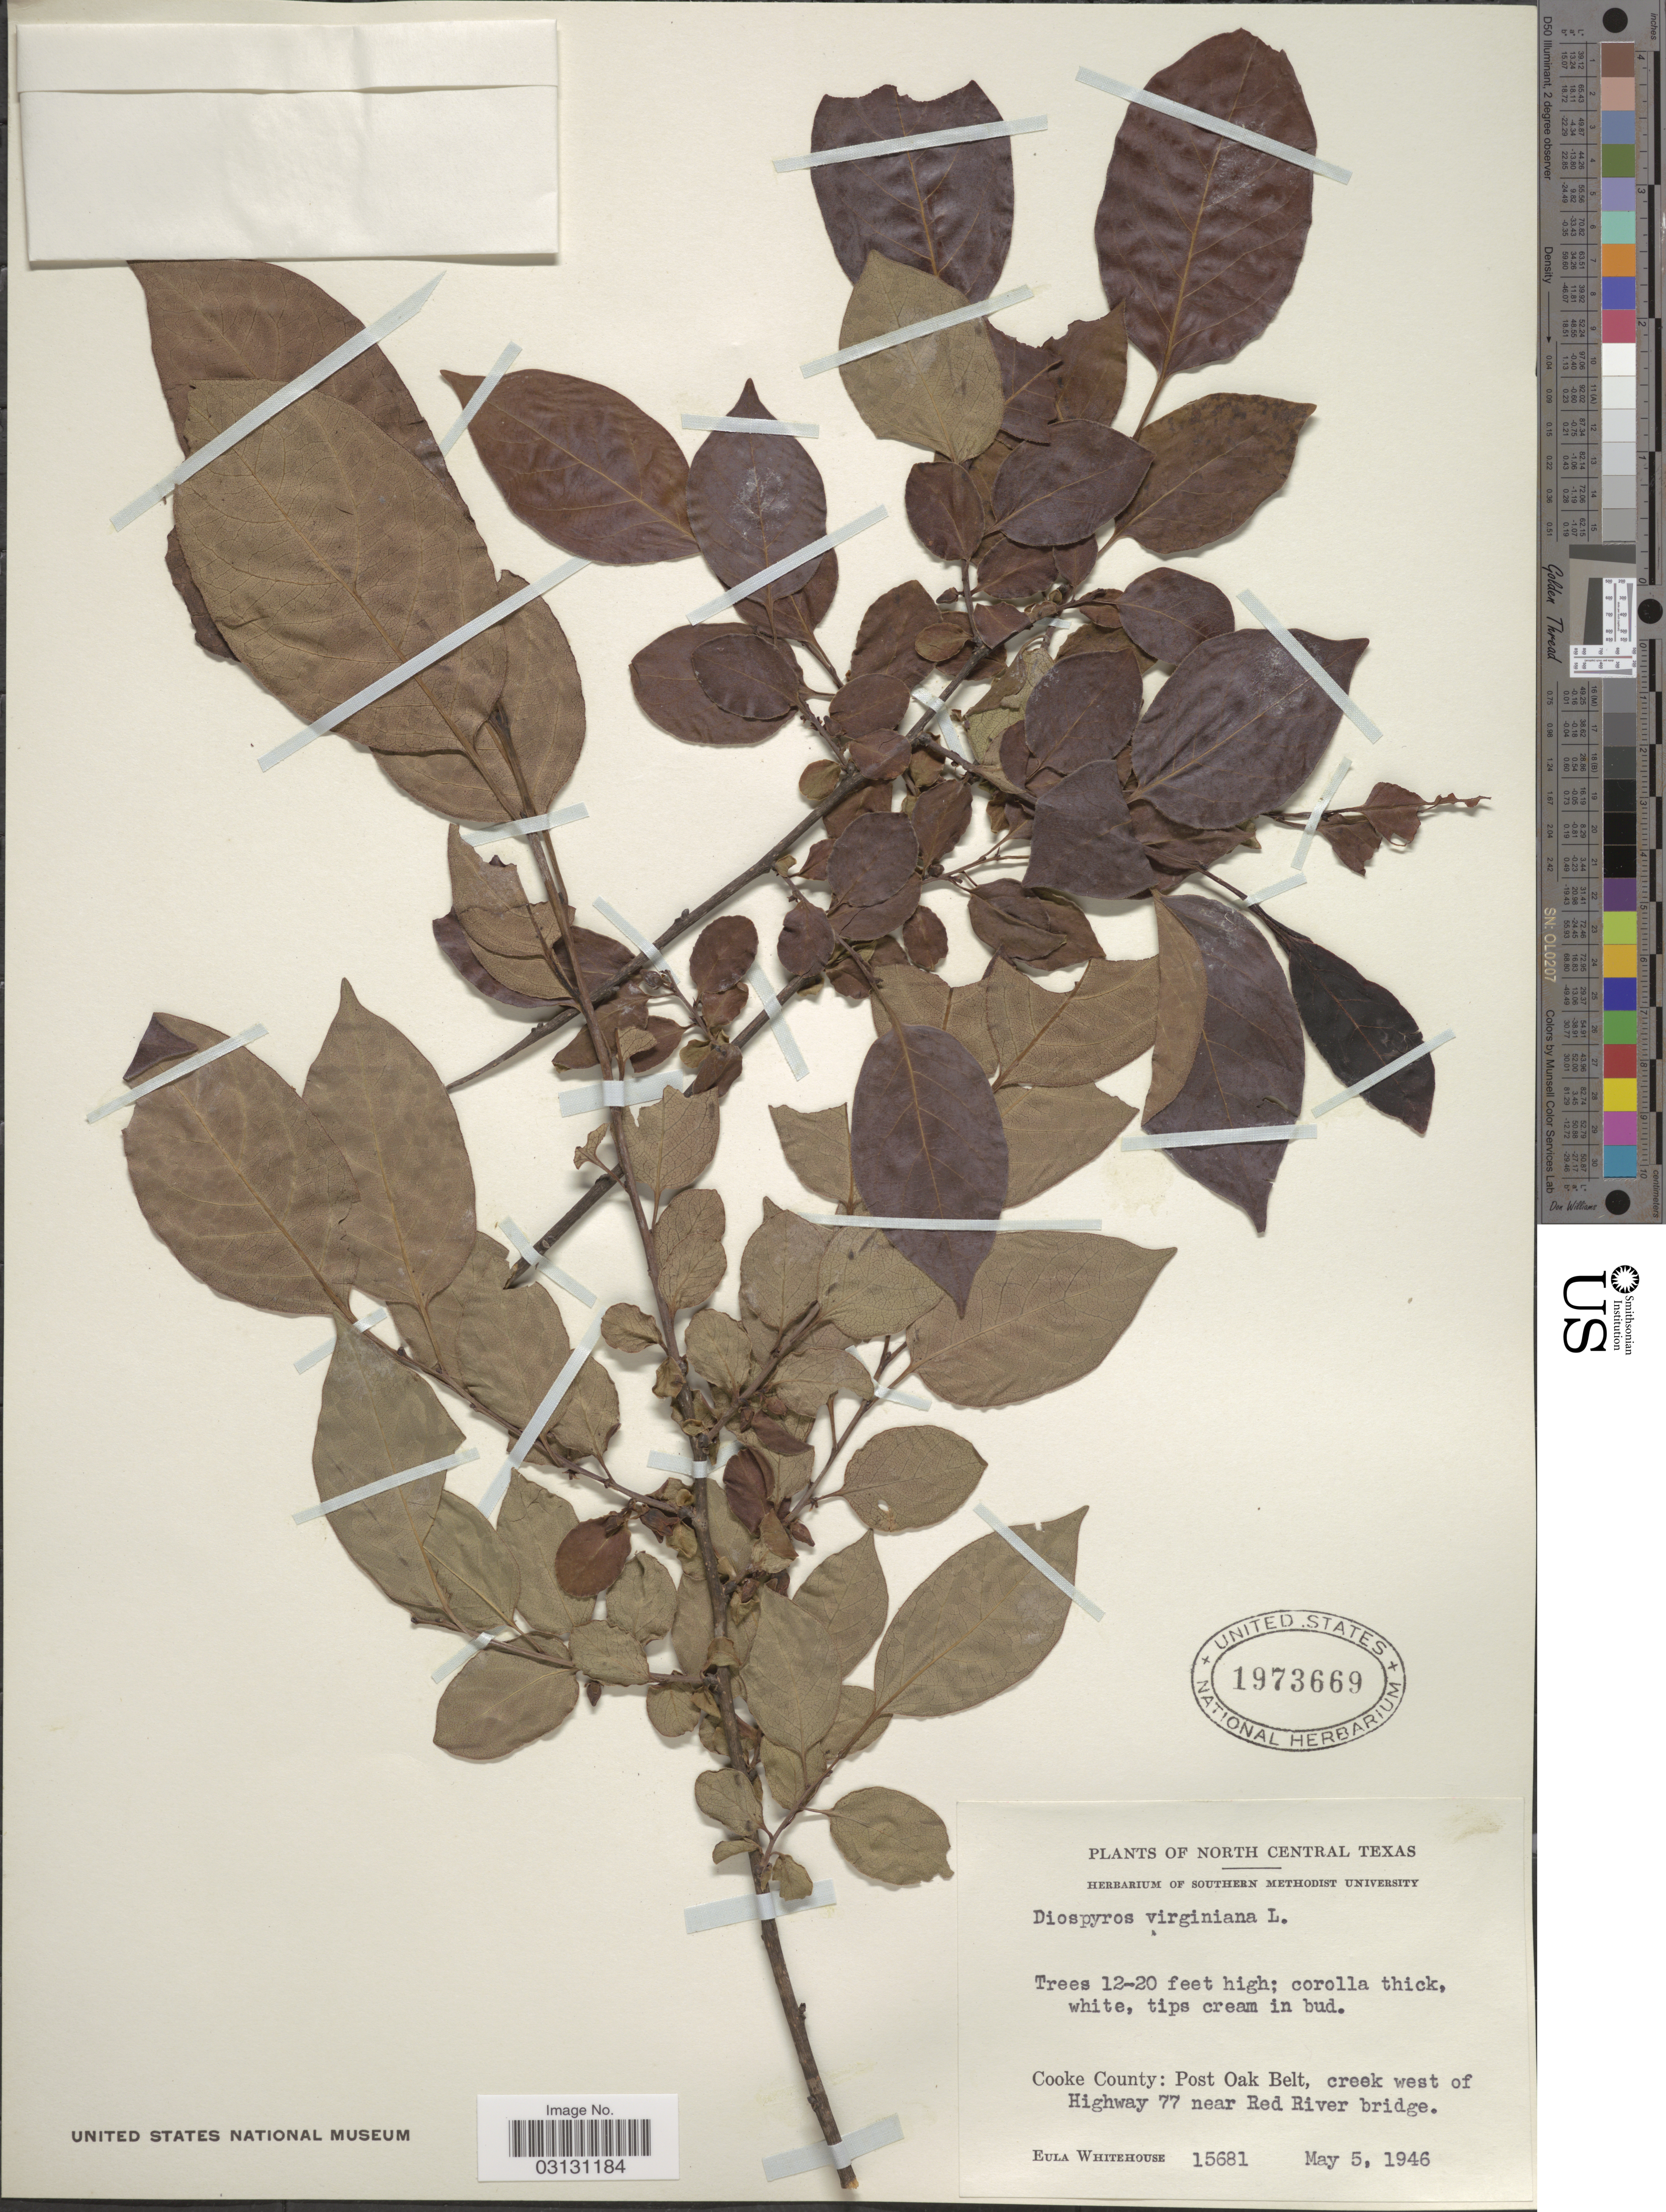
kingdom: Plantae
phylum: Tracheophyta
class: Magnoliopsida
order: Ericales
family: Ebenaceae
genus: Diospyros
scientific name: Diospyros virginiana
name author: L.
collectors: E. Whitehouse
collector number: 15681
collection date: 1946-05-05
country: United States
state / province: Texas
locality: North Central Texas. Cooke County: Post Oak Belt, creek west of Highway 77 near Red River bridge.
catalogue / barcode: US 1973669